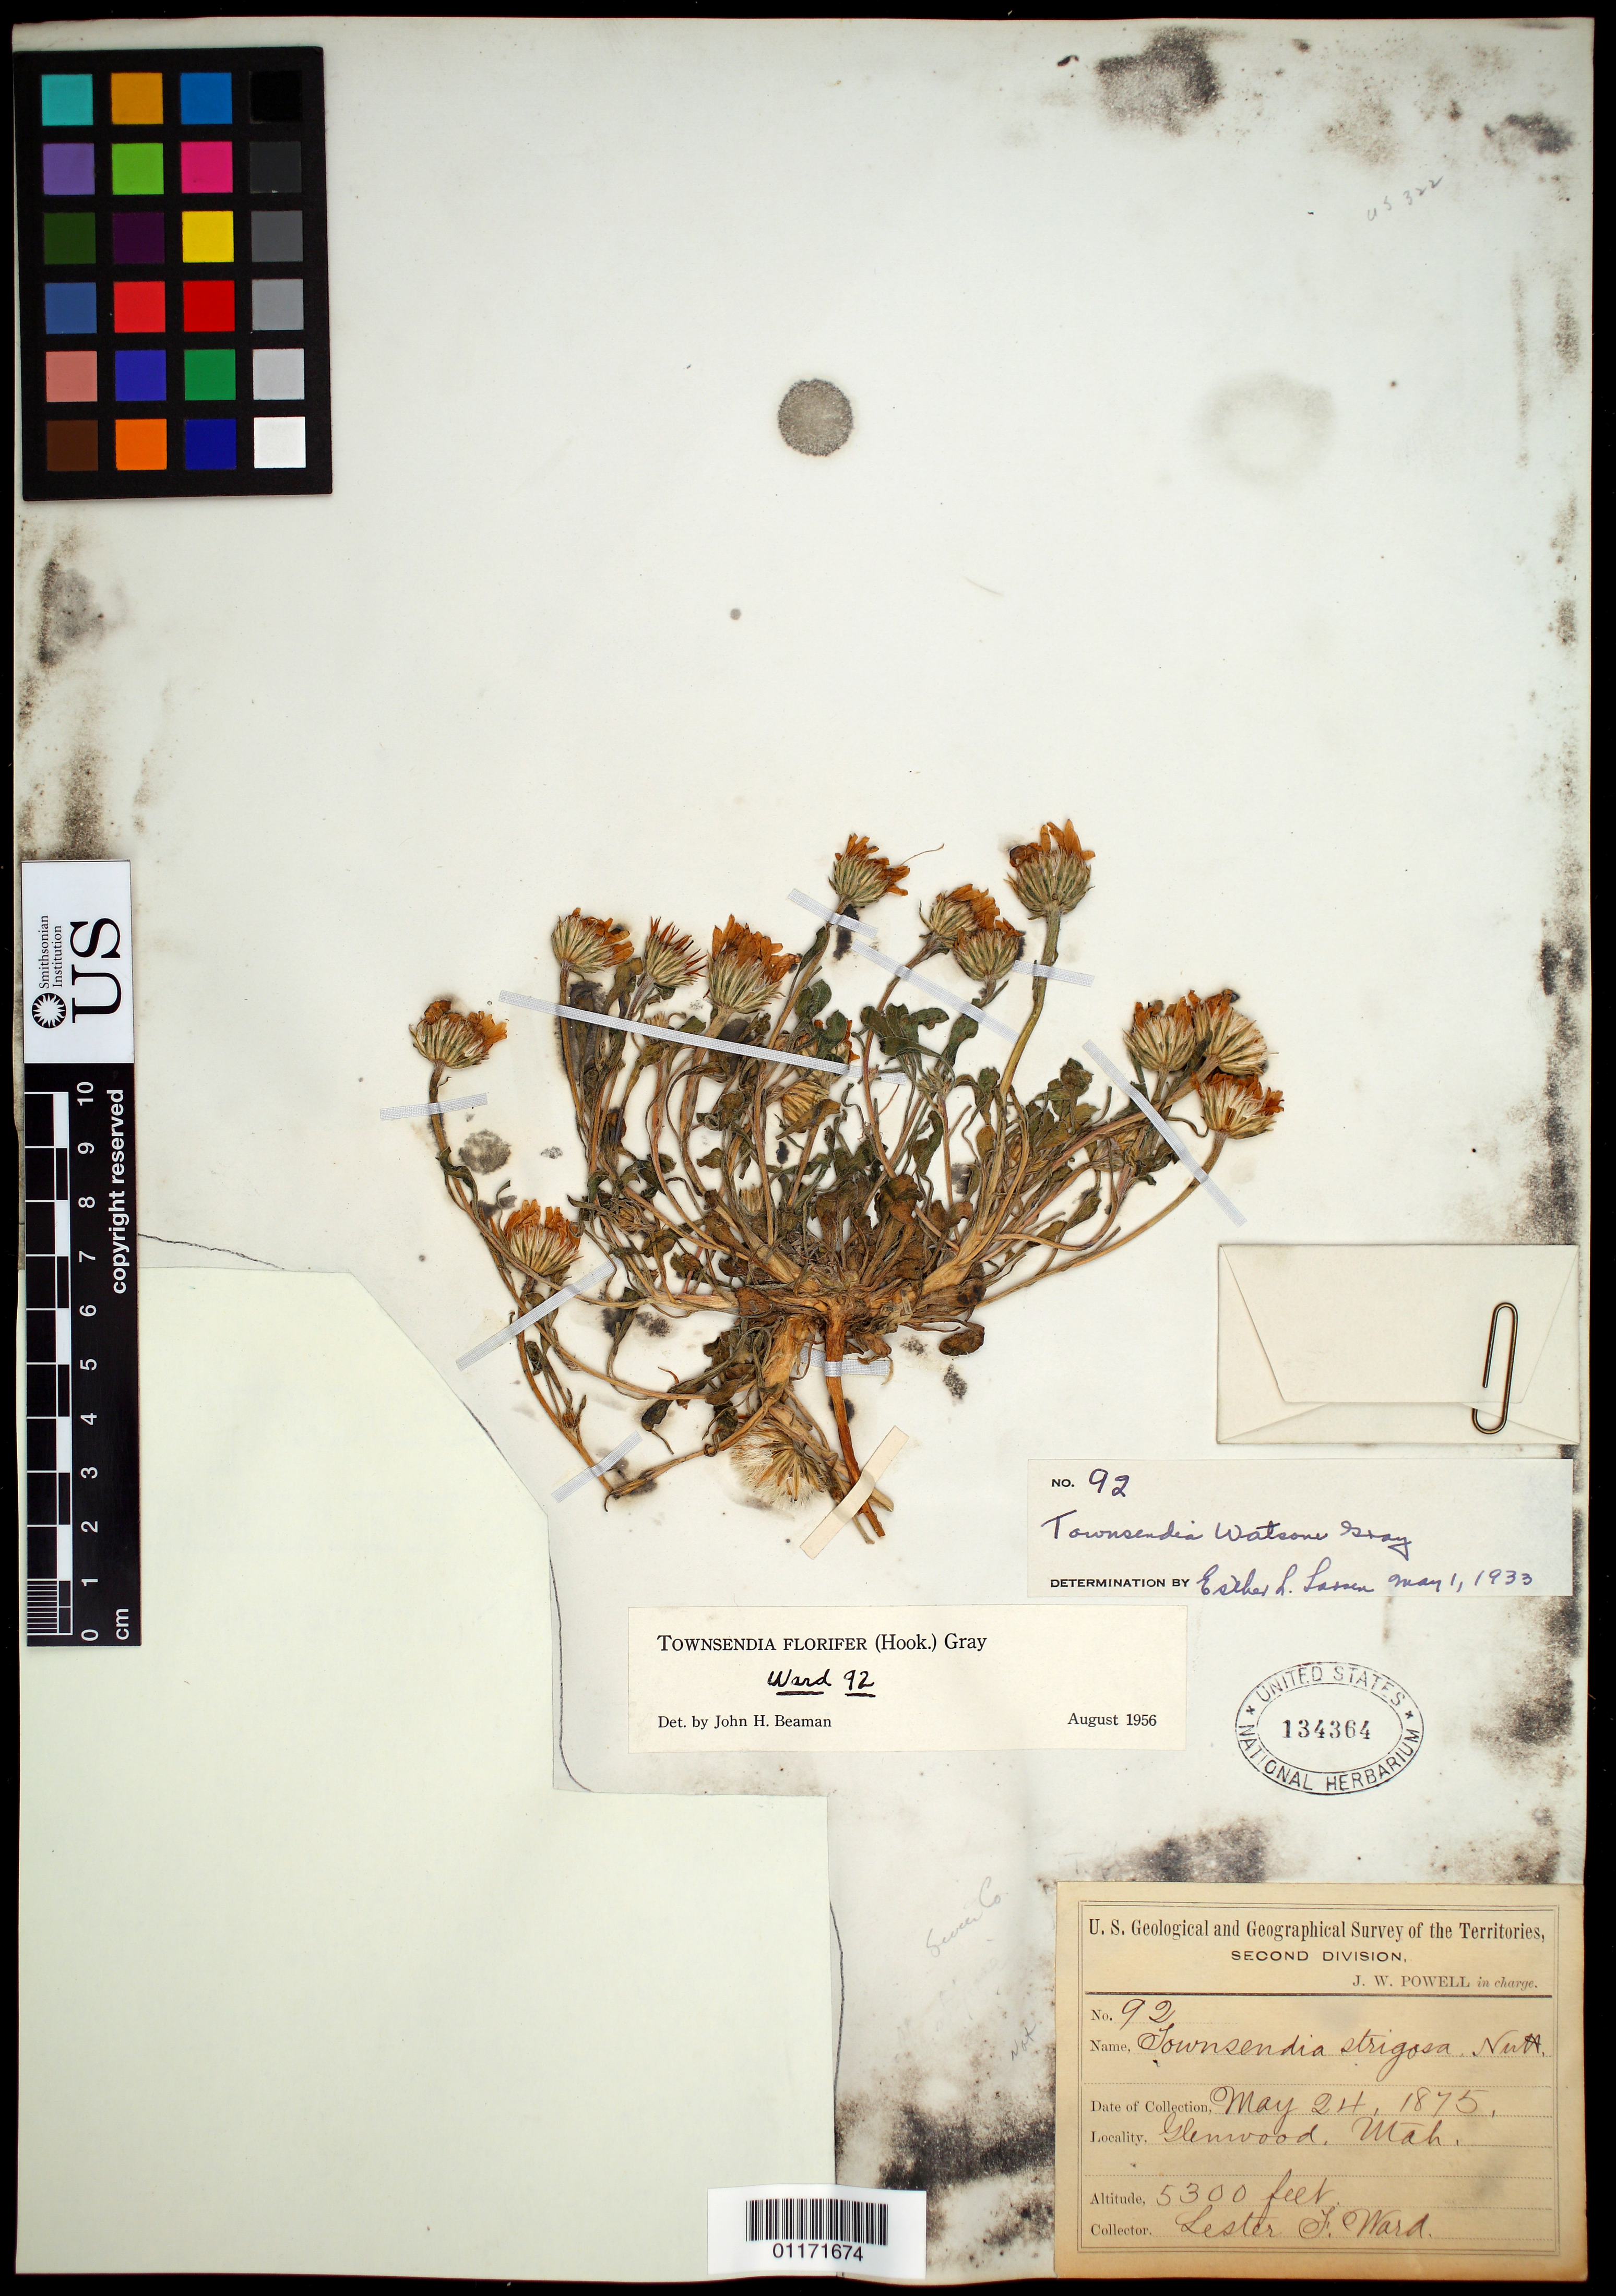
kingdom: Plantae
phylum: Tracheophyta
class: Magnoliopsida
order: Asterales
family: Asteraceae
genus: Townsendia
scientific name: Townsendia florifer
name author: (Hook.) A. Gray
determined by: Beaman, J. H., Curator (MSC), Michigan State University (UNITED STATES)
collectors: L. F. Ward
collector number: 92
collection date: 1875-05-24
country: United States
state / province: Utah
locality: near Glenwood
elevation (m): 1615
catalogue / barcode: US 134364